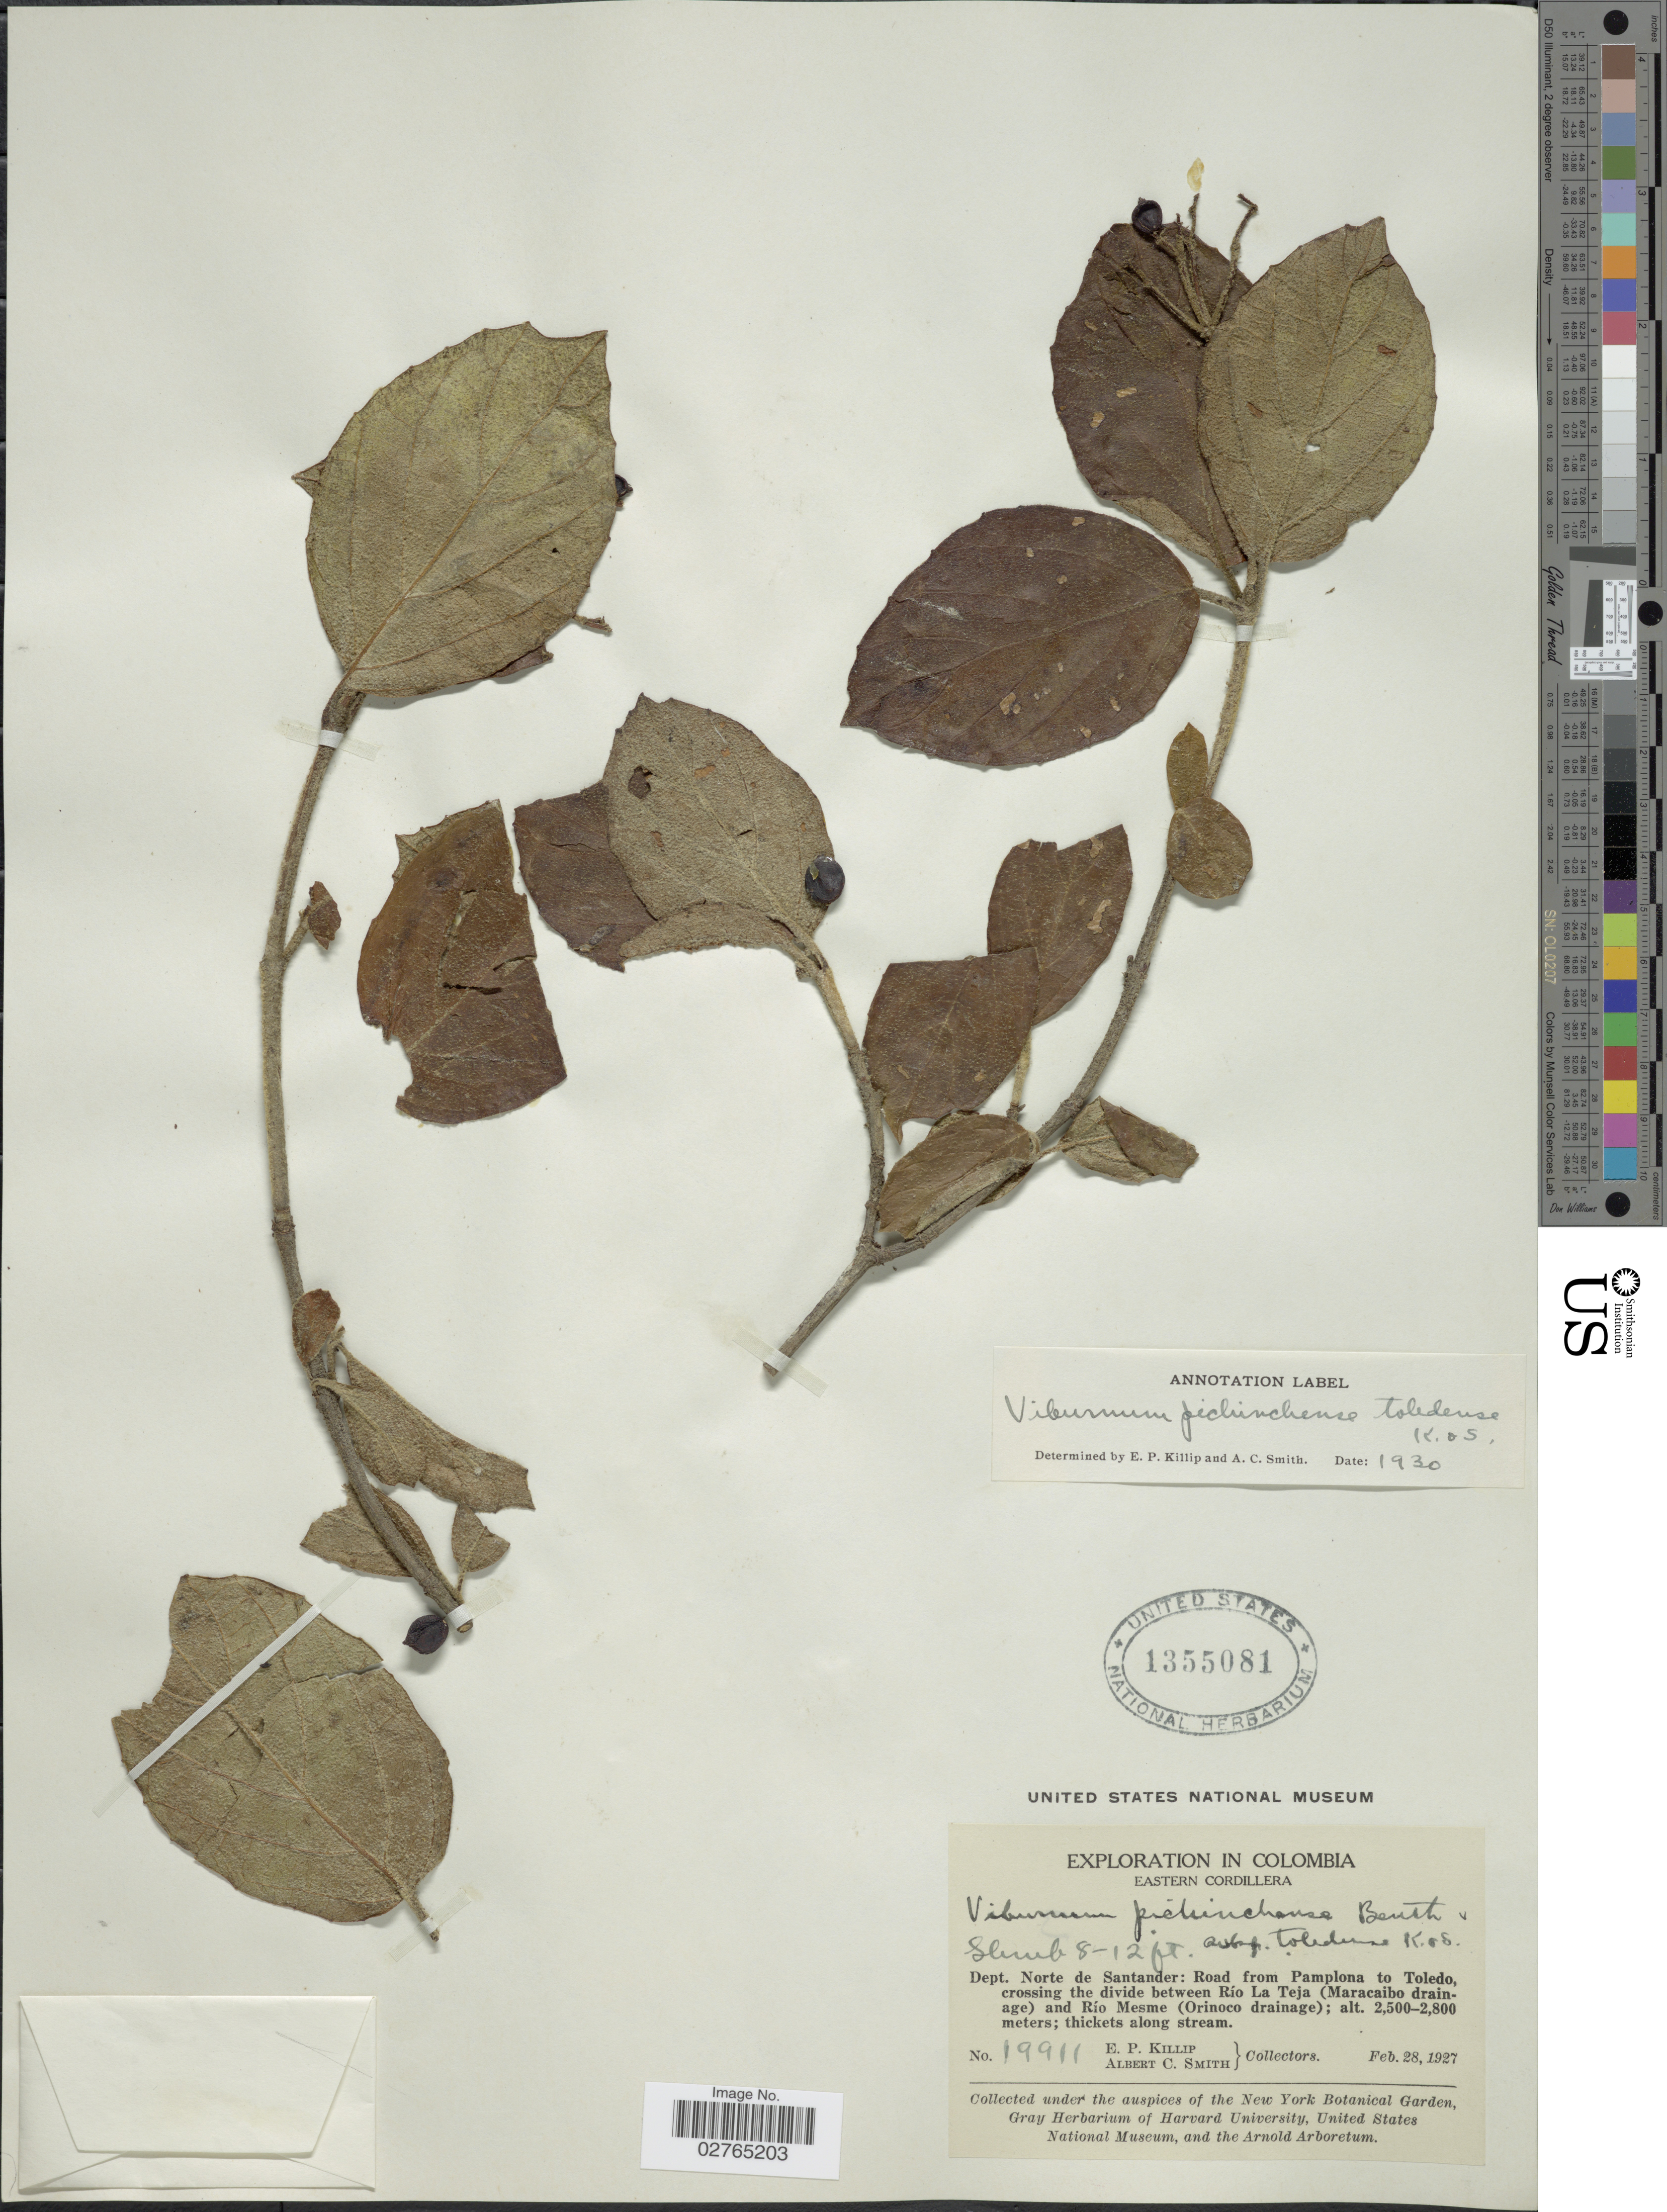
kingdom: Plantae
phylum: Tracheophyta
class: Magnoliopsida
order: Dipsacales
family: Viburnaceae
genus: Viburnum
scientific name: Viburnum pichinchense subsp. toledense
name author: Killip & A.C. Sm.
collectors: E. P. Killip & A. C. Smith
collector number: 19911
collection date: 1927-02-28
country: Colombia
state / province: Norte de Santander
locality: Eastern Cordillera. Dept. Norte de Santander: Road from Pamplona to Toledo, crossing the divide between Río La Teja (Maracaibo drainage) and Río Mesme (Orinoco drainage).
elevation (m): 2500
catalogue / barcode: US 1355081